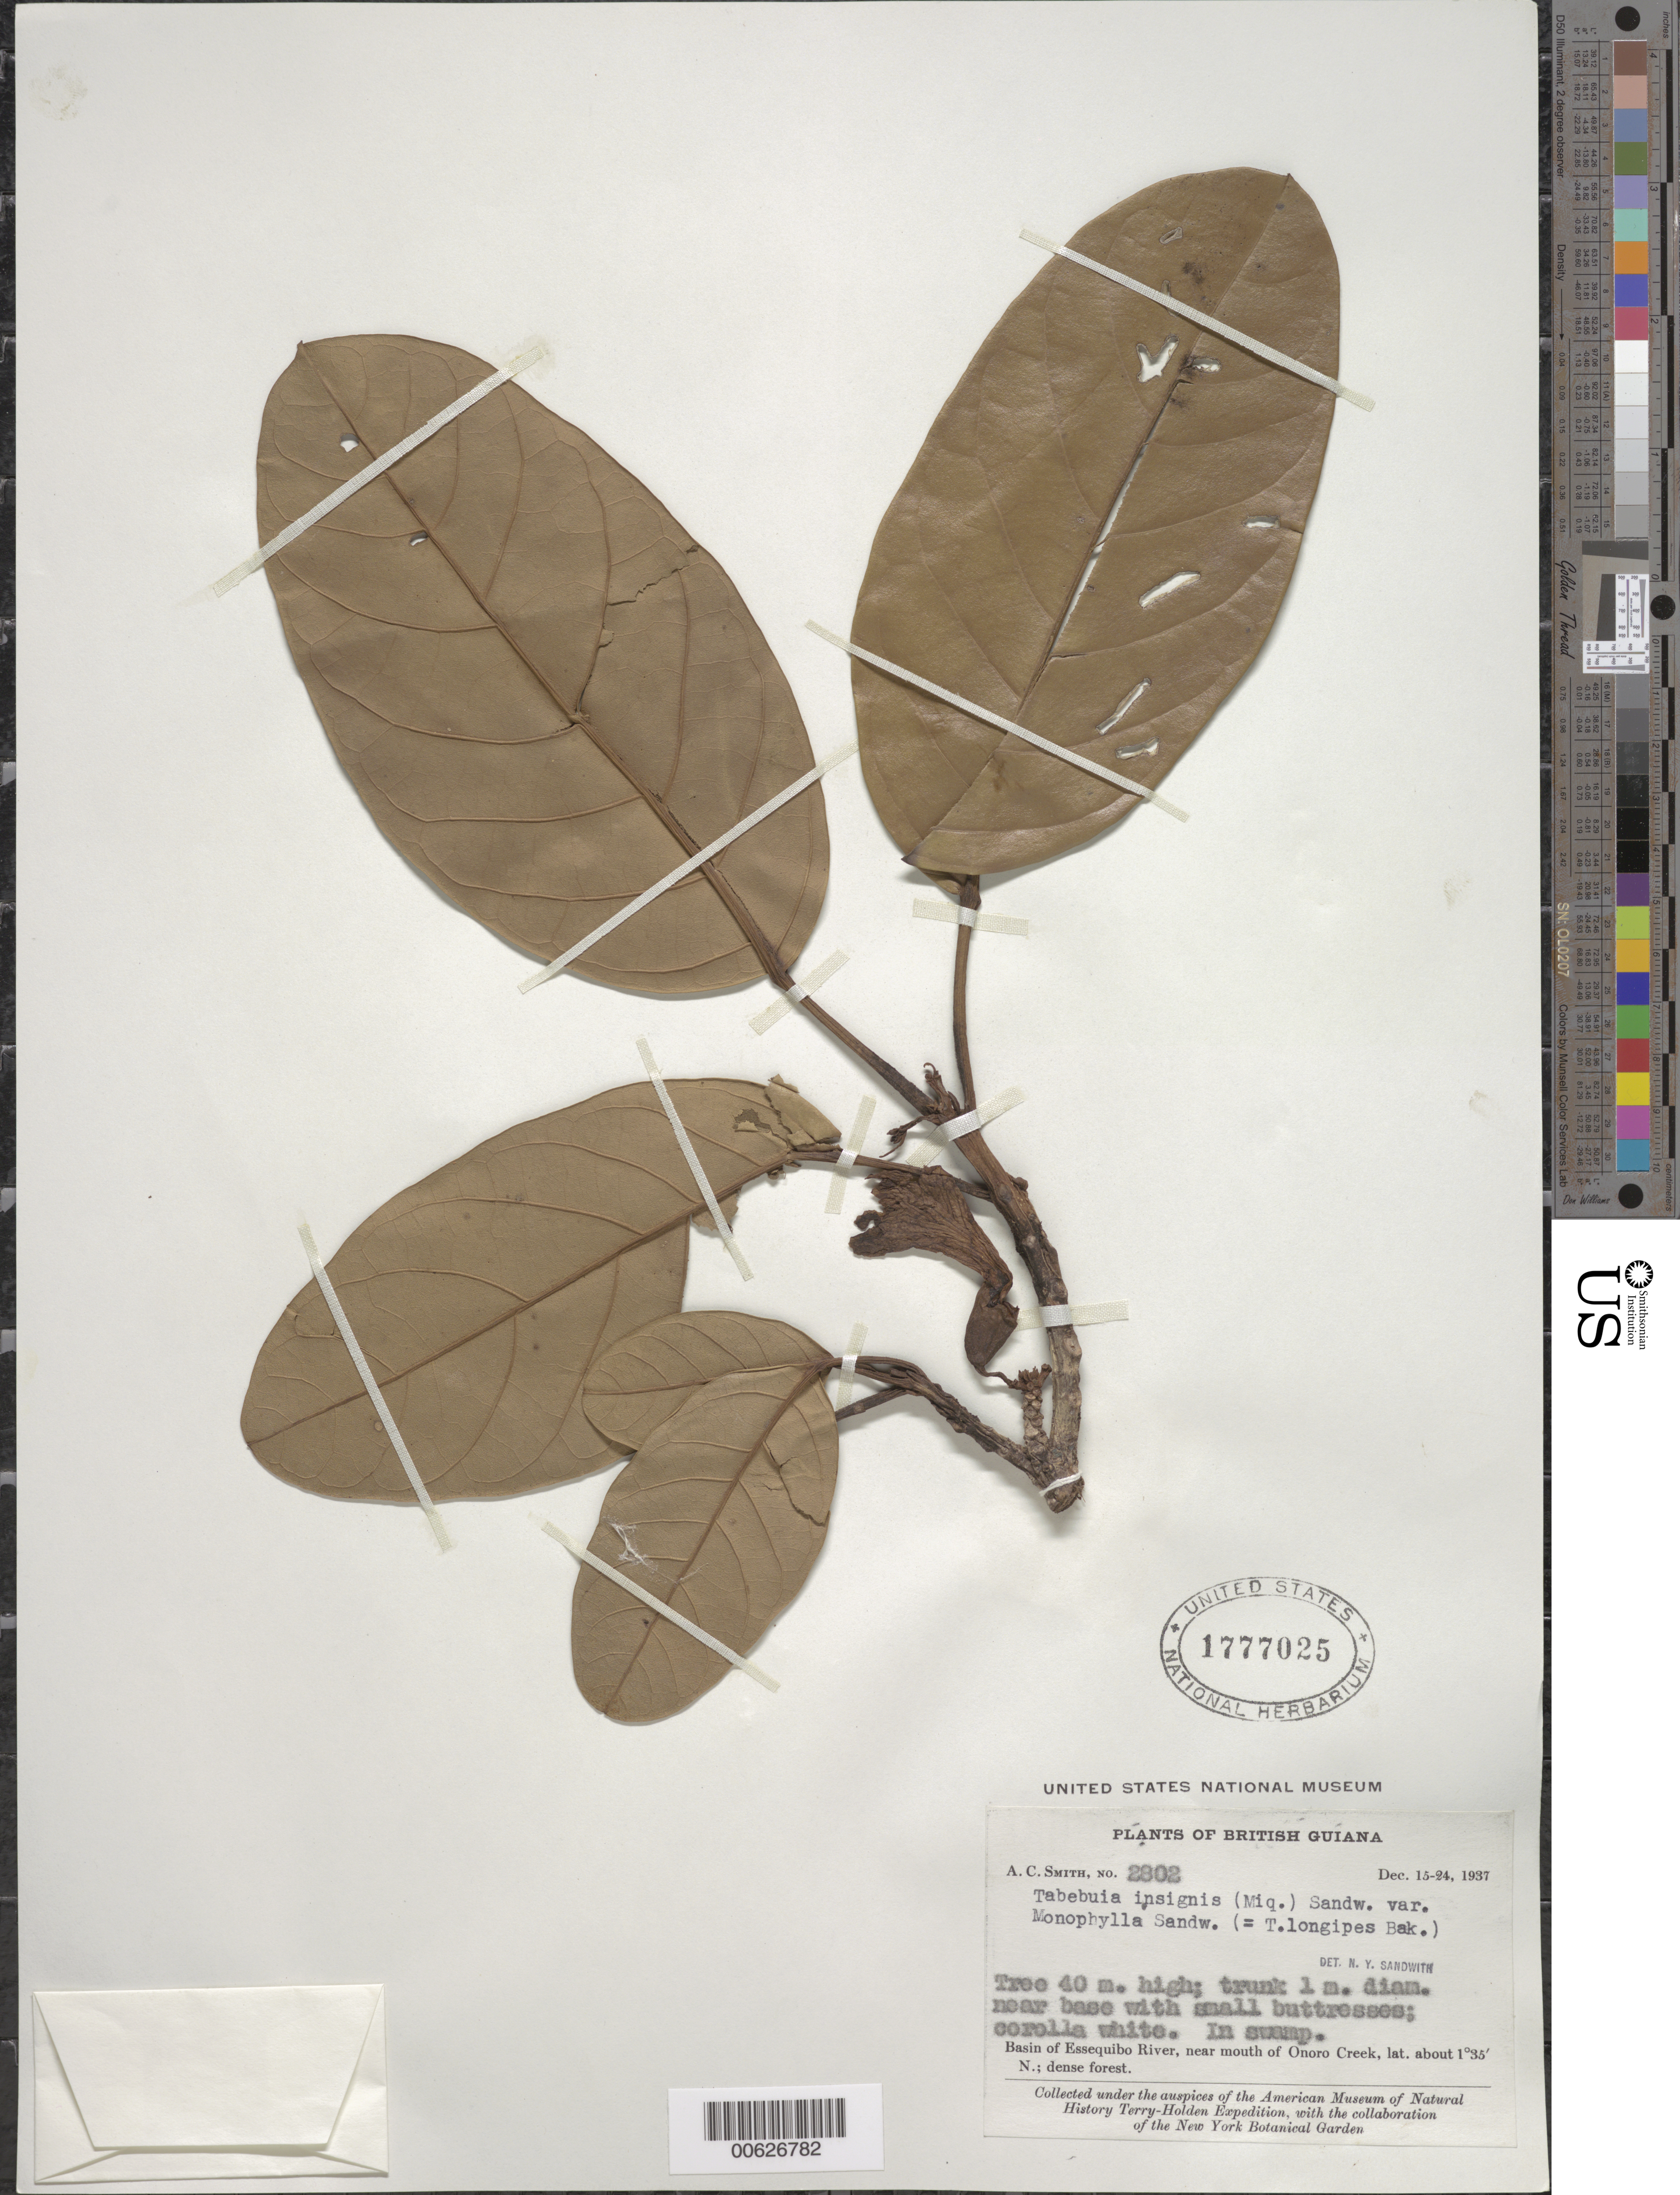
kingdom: Plantae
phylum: Tracheophyta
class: Magnoliopsida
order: Lamiales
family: Bignoniaceae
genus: Tabebuia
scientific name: Tabebuia insignis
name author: (Miq.) Sandwith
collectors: A. C. Smith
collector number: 2802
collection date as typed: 15-Dec-37 to 24-Dec-37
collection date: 1937-12-15/1937-12-24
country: Guyana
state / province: U. Takutu-U. Essequibo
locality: Onoro Creek (near mouth), Essequibo River basin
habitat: Dense forest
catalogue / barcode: US 1777025